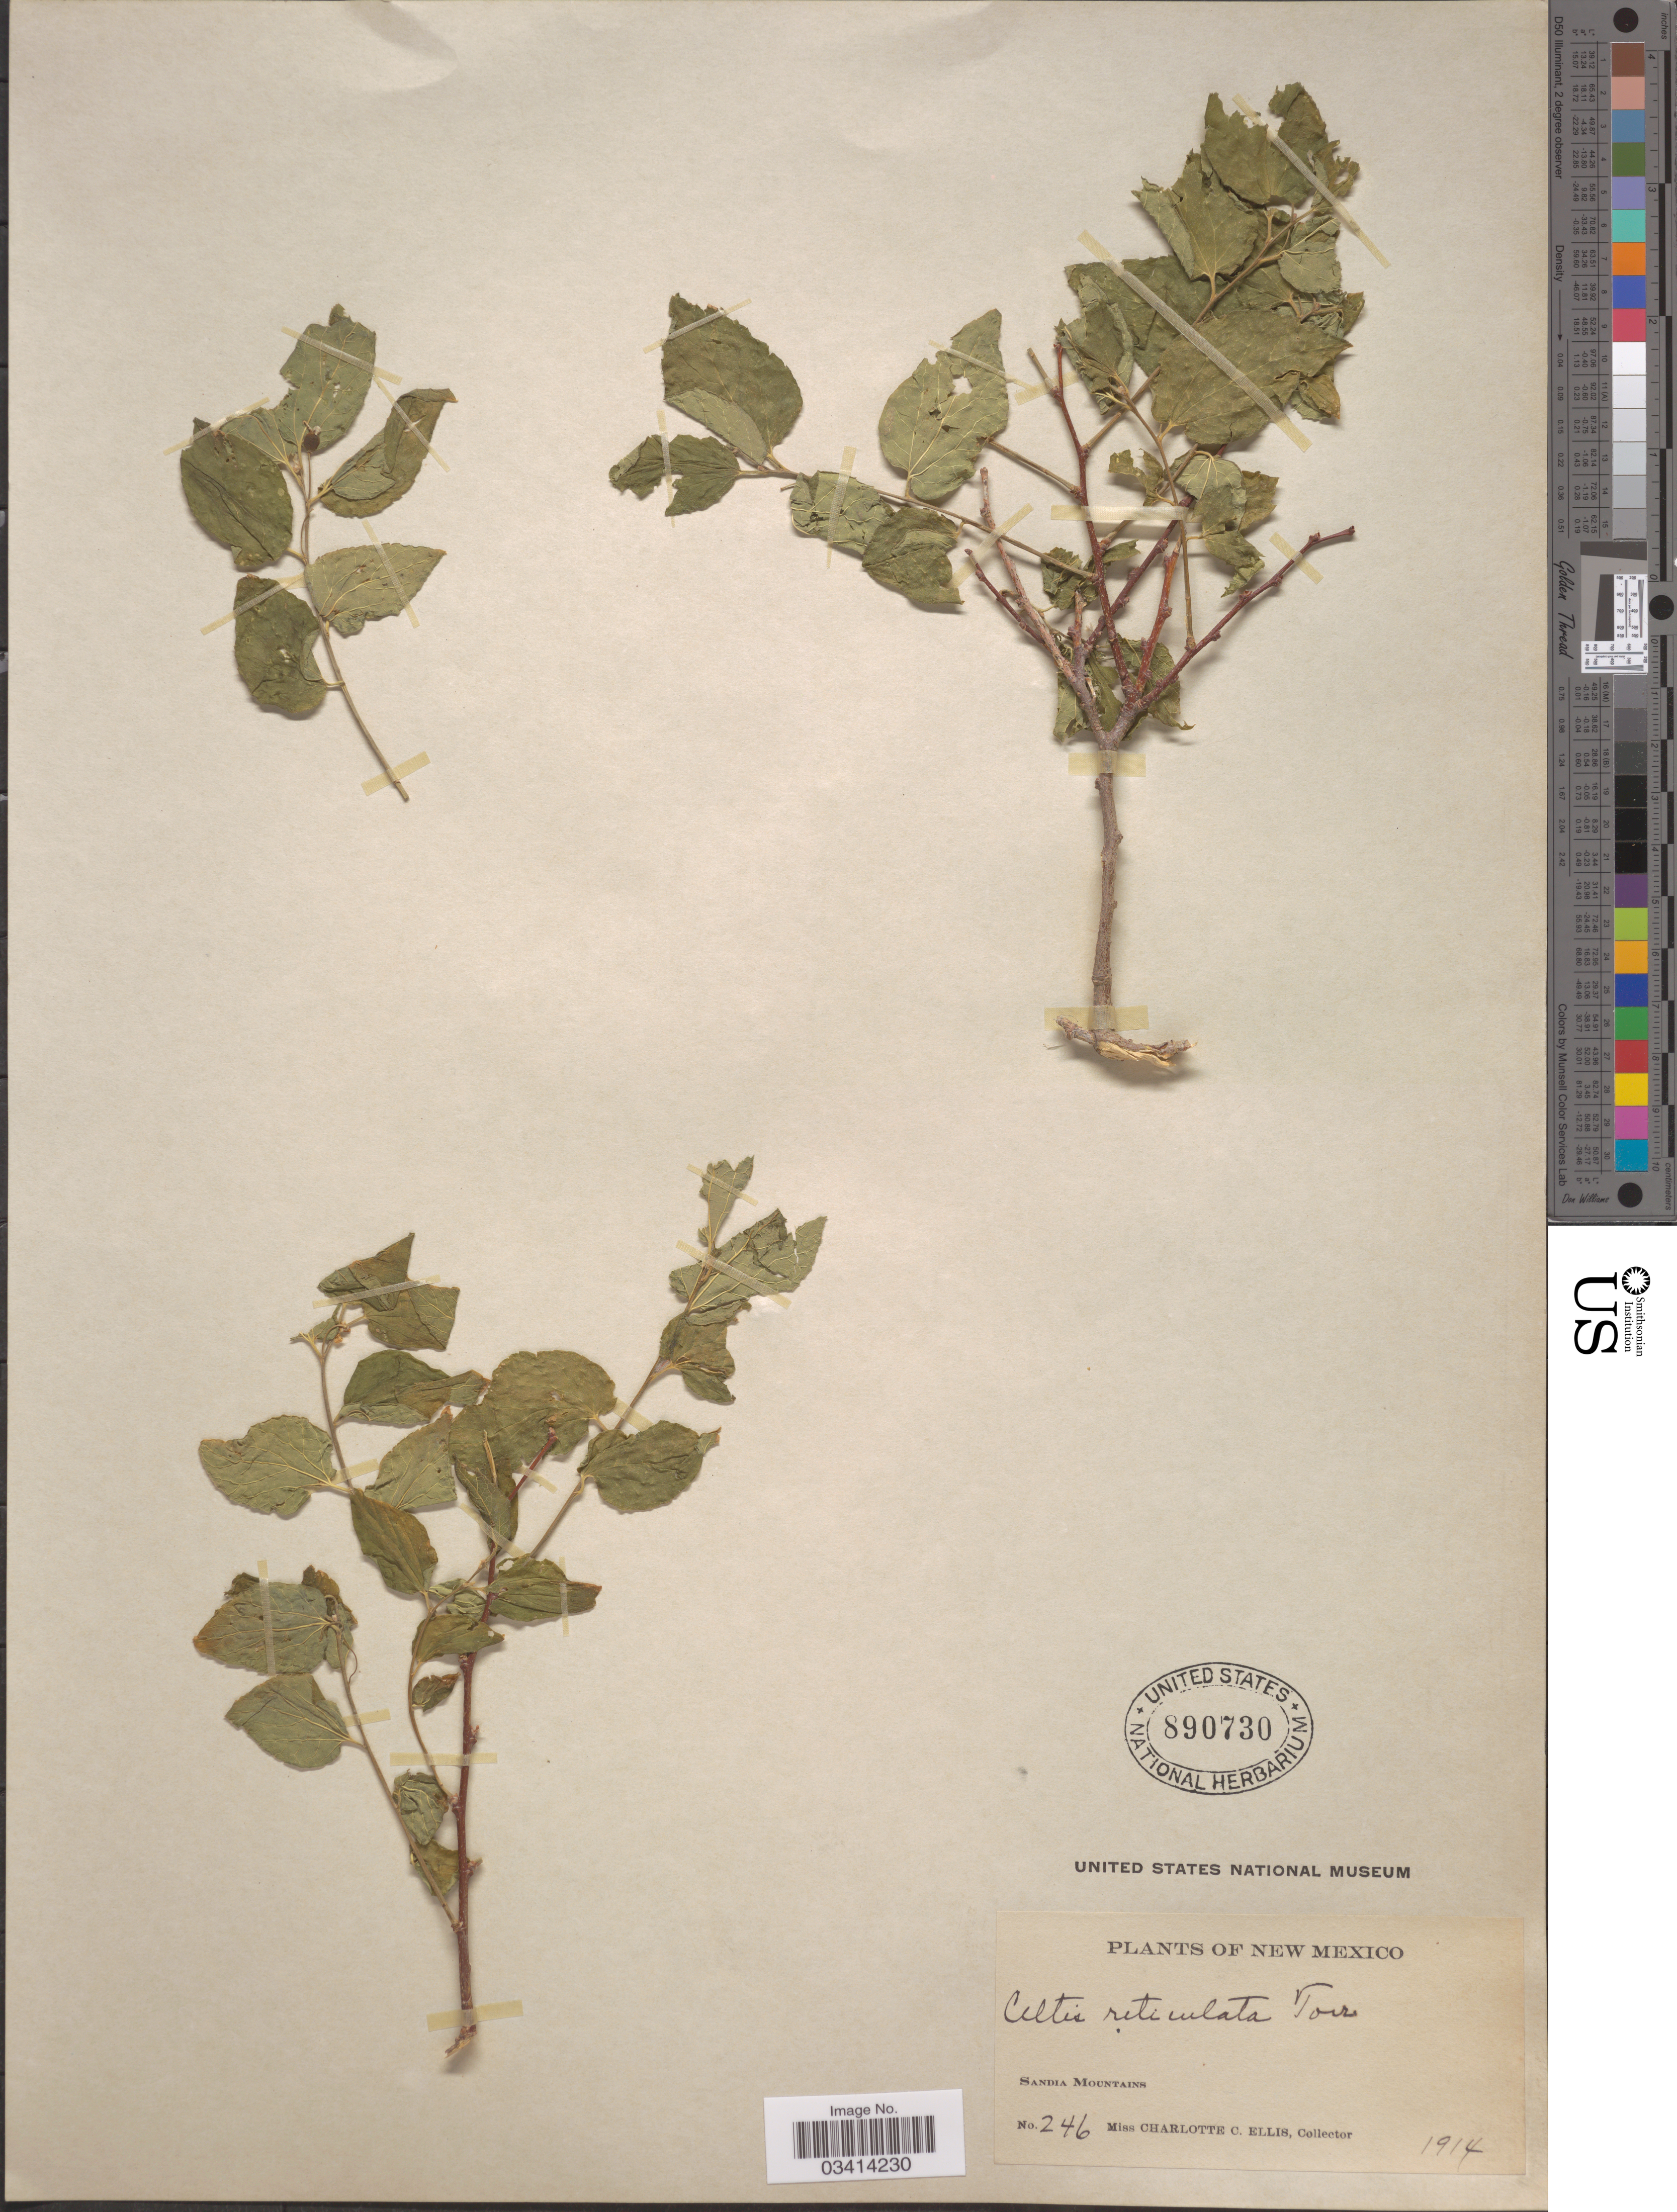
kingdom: Plantae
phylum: Tracheophyta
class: Magnoliopsida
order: Rosales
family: Cannabaceae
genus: Celtis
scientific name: Celtis reticulata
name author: Torr.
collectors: C. C. Ellis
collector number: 246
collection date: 1914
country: United States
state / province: New Mexico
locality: Sandia Mountains.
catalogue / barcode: US 890730